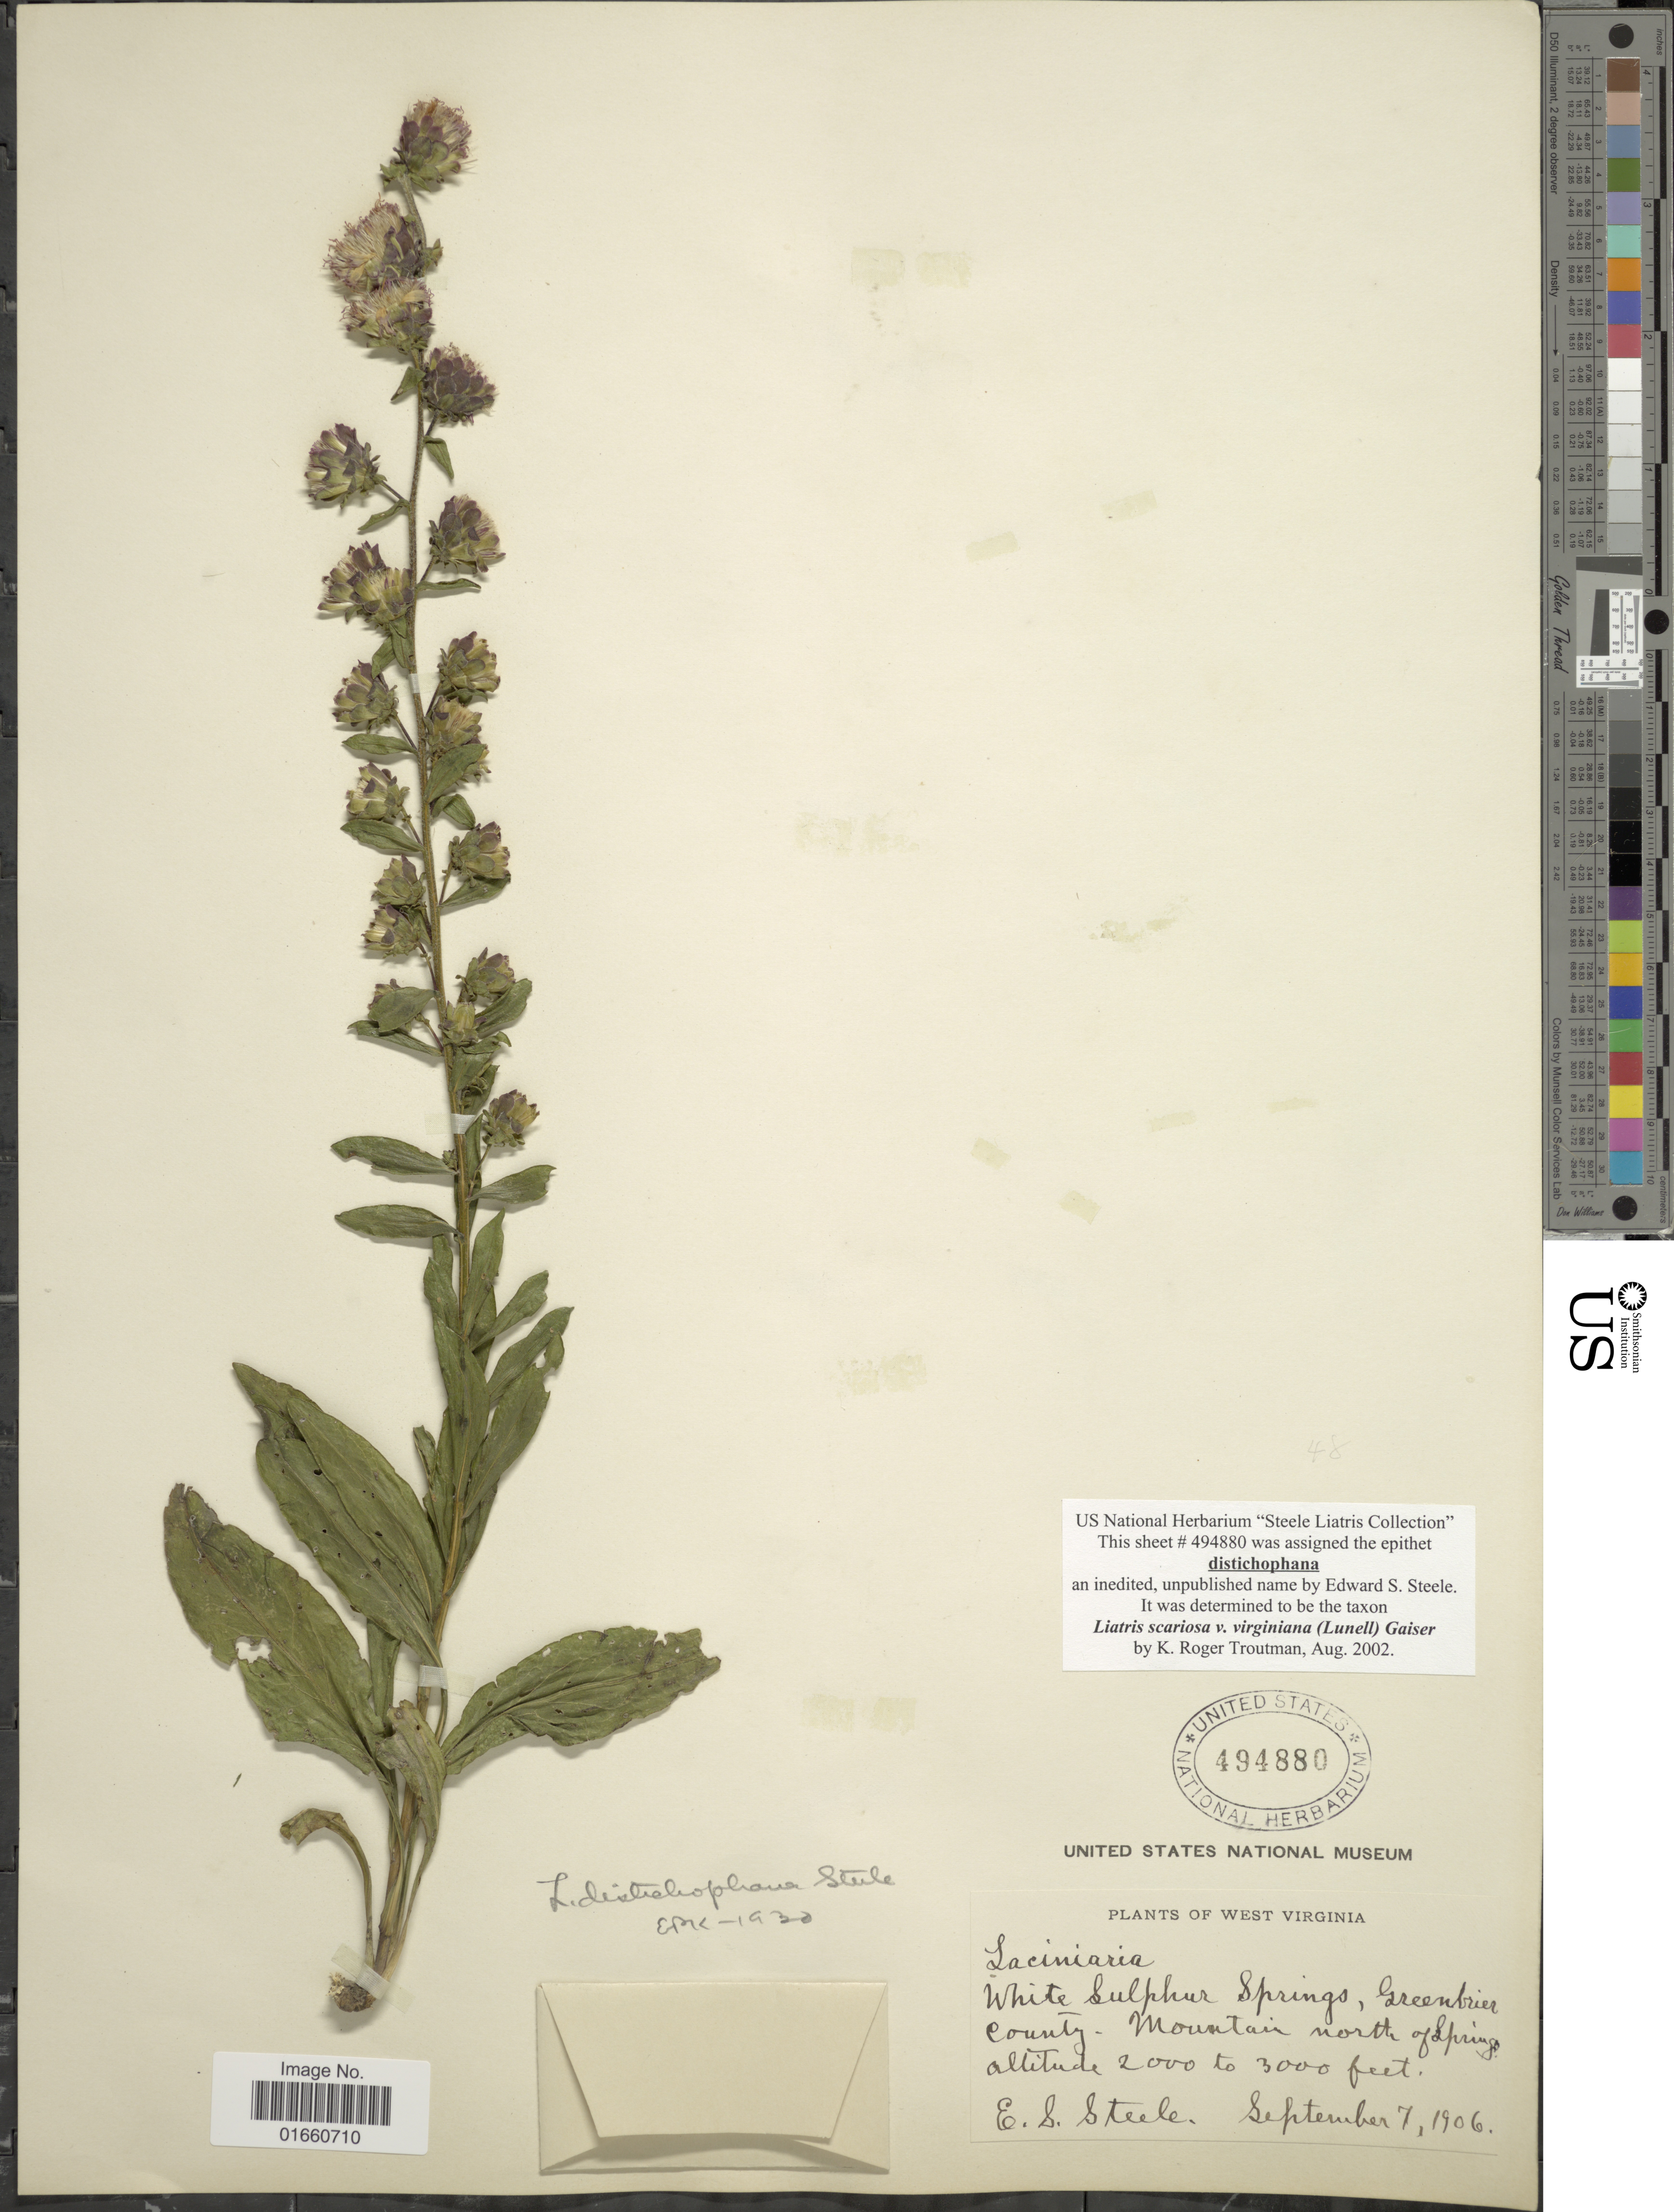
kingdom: Plantae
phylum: Tracheophyta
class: Magnoliopsida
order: Asterales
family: Asteraceae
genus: Liatris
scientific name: Liatris scariosa var. virginiana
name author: (Lunell) Gaiser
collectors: E. Steele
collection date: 1906-09-07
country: United States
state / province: West Virginia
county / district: Greenbrier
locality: White Sulphur Springs, Mountain north of Springs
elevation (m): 610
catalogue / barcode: US 494880